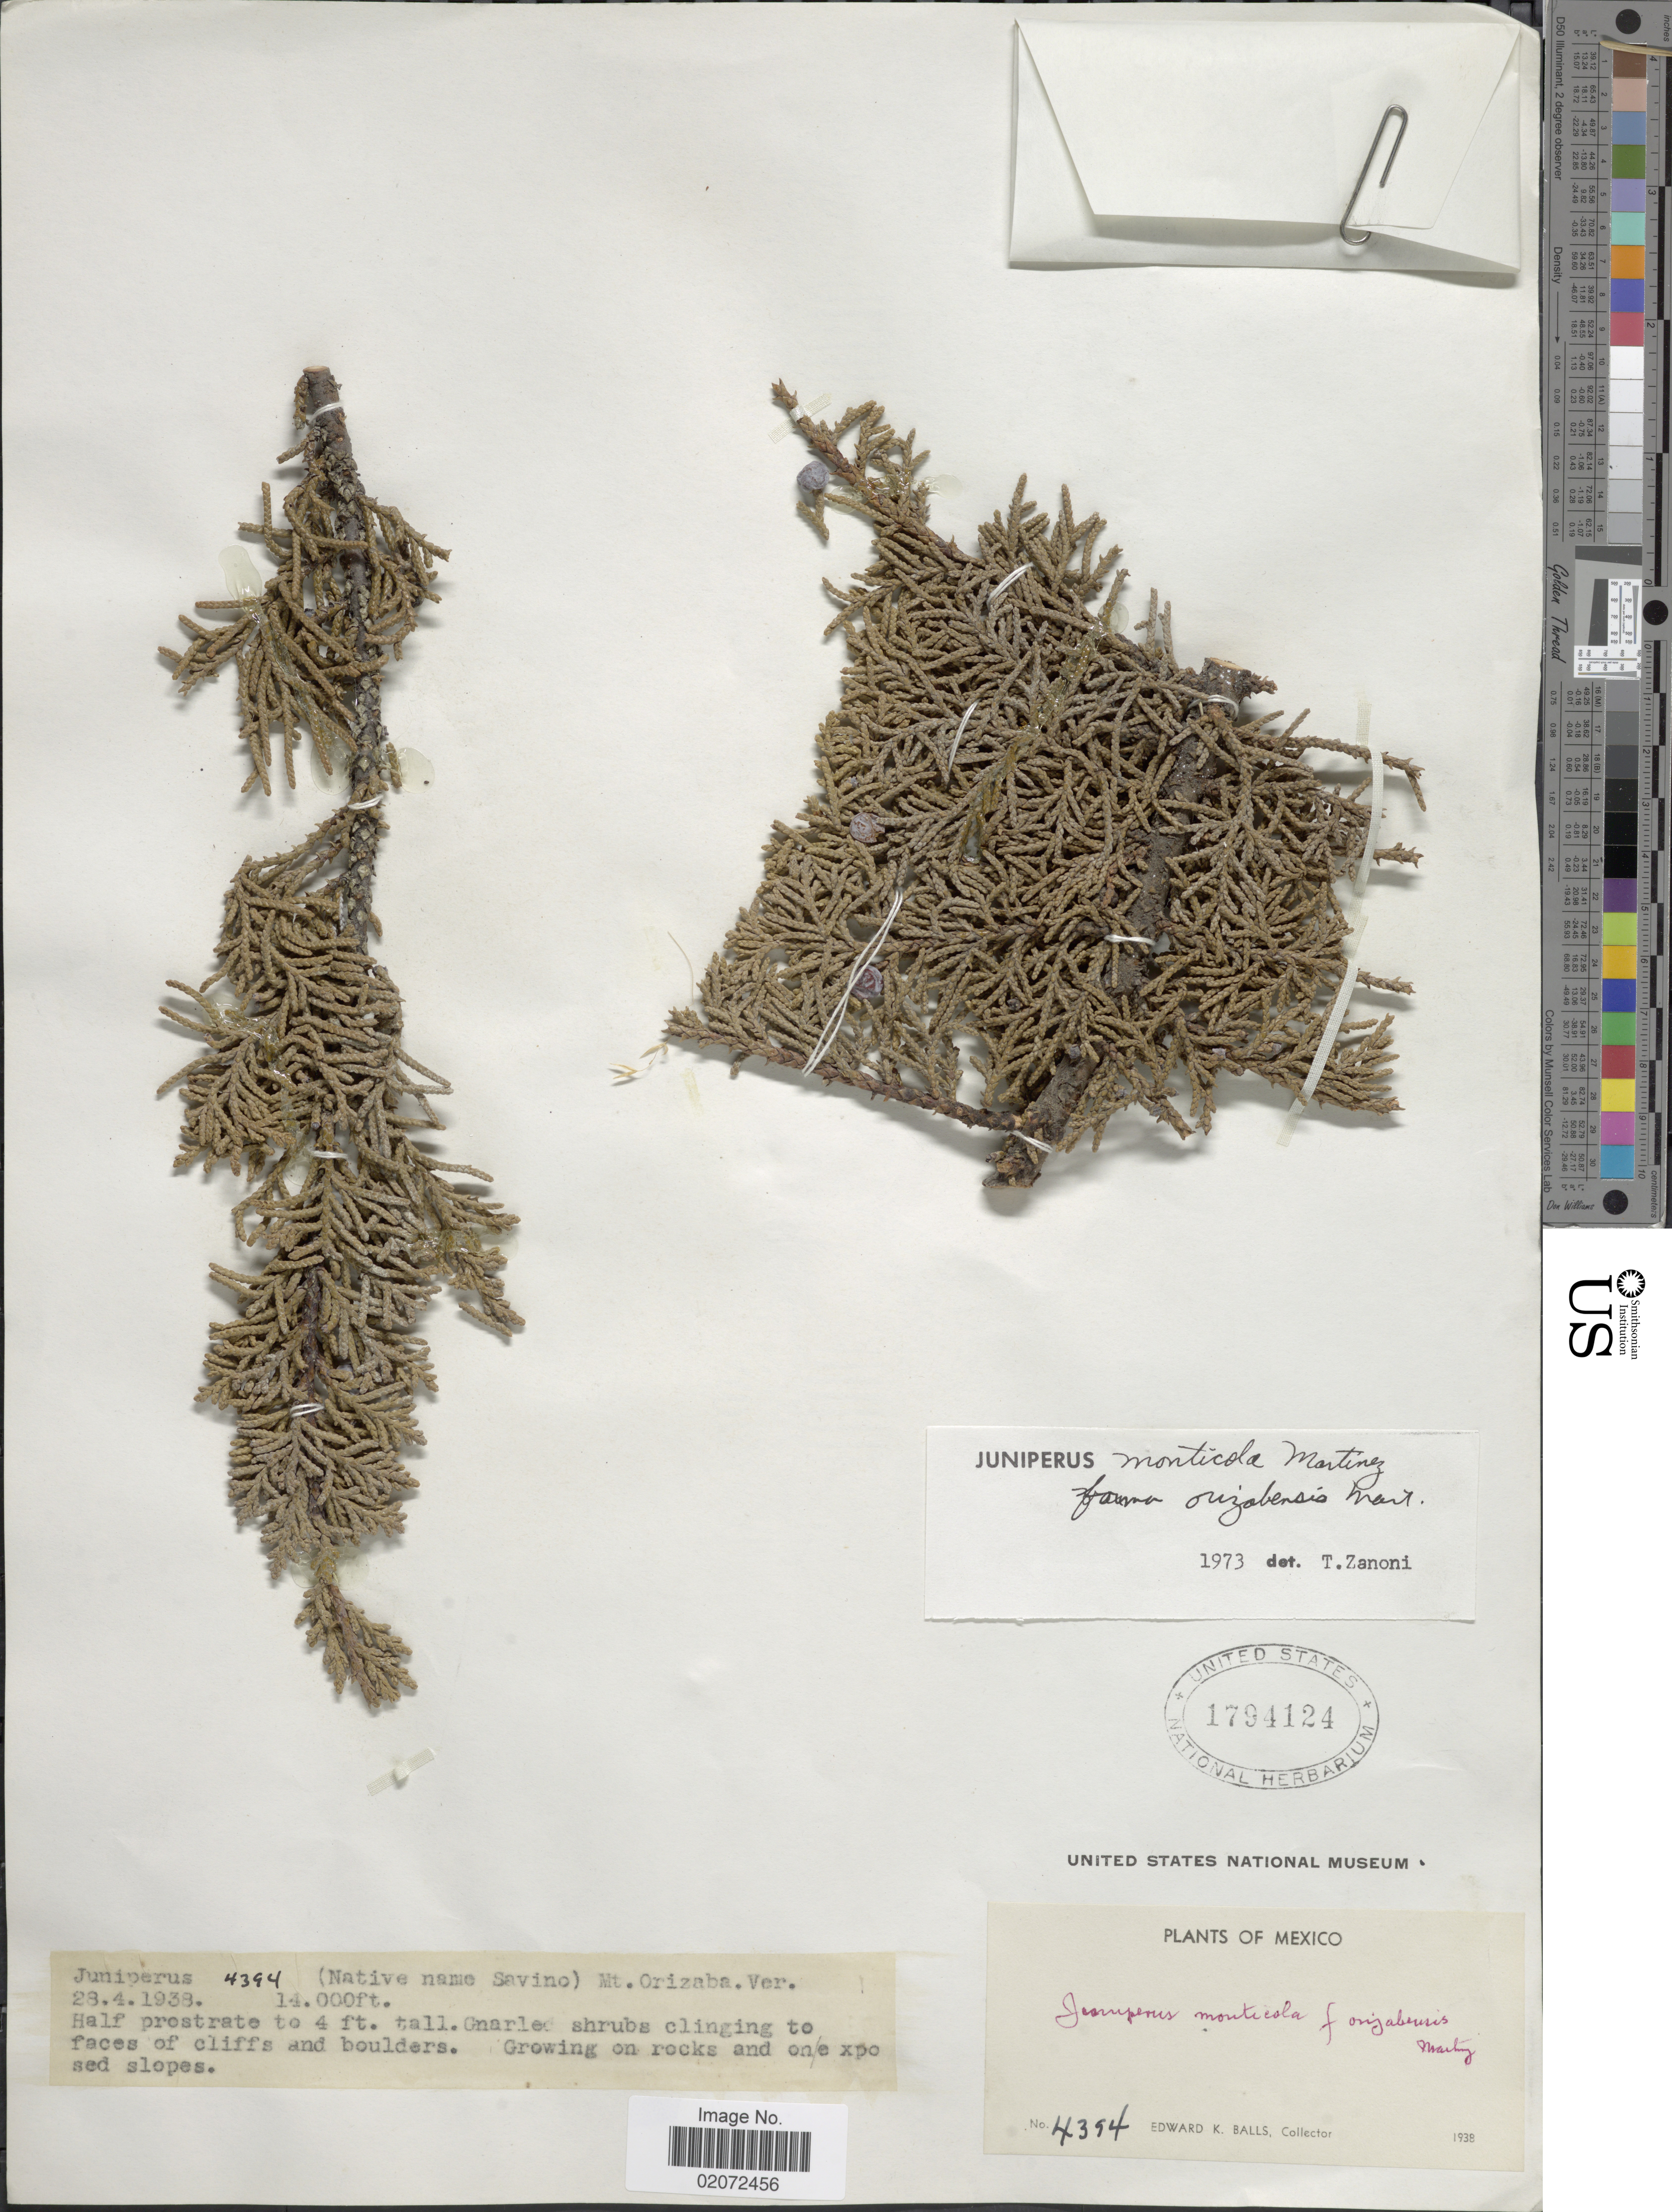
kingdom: Plantae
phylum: Tracheophyta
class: Pinopsida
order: Pinales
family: Cupressaceae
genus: Juniperus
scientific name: Juniperus monticola f. orizabensis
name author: Martínez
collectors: E. K. Balls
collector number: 4394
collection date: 1938-04-28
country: Mexico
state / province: Veracruz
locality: Mt. Orizaba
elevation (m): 4267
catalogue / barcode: US 1794124